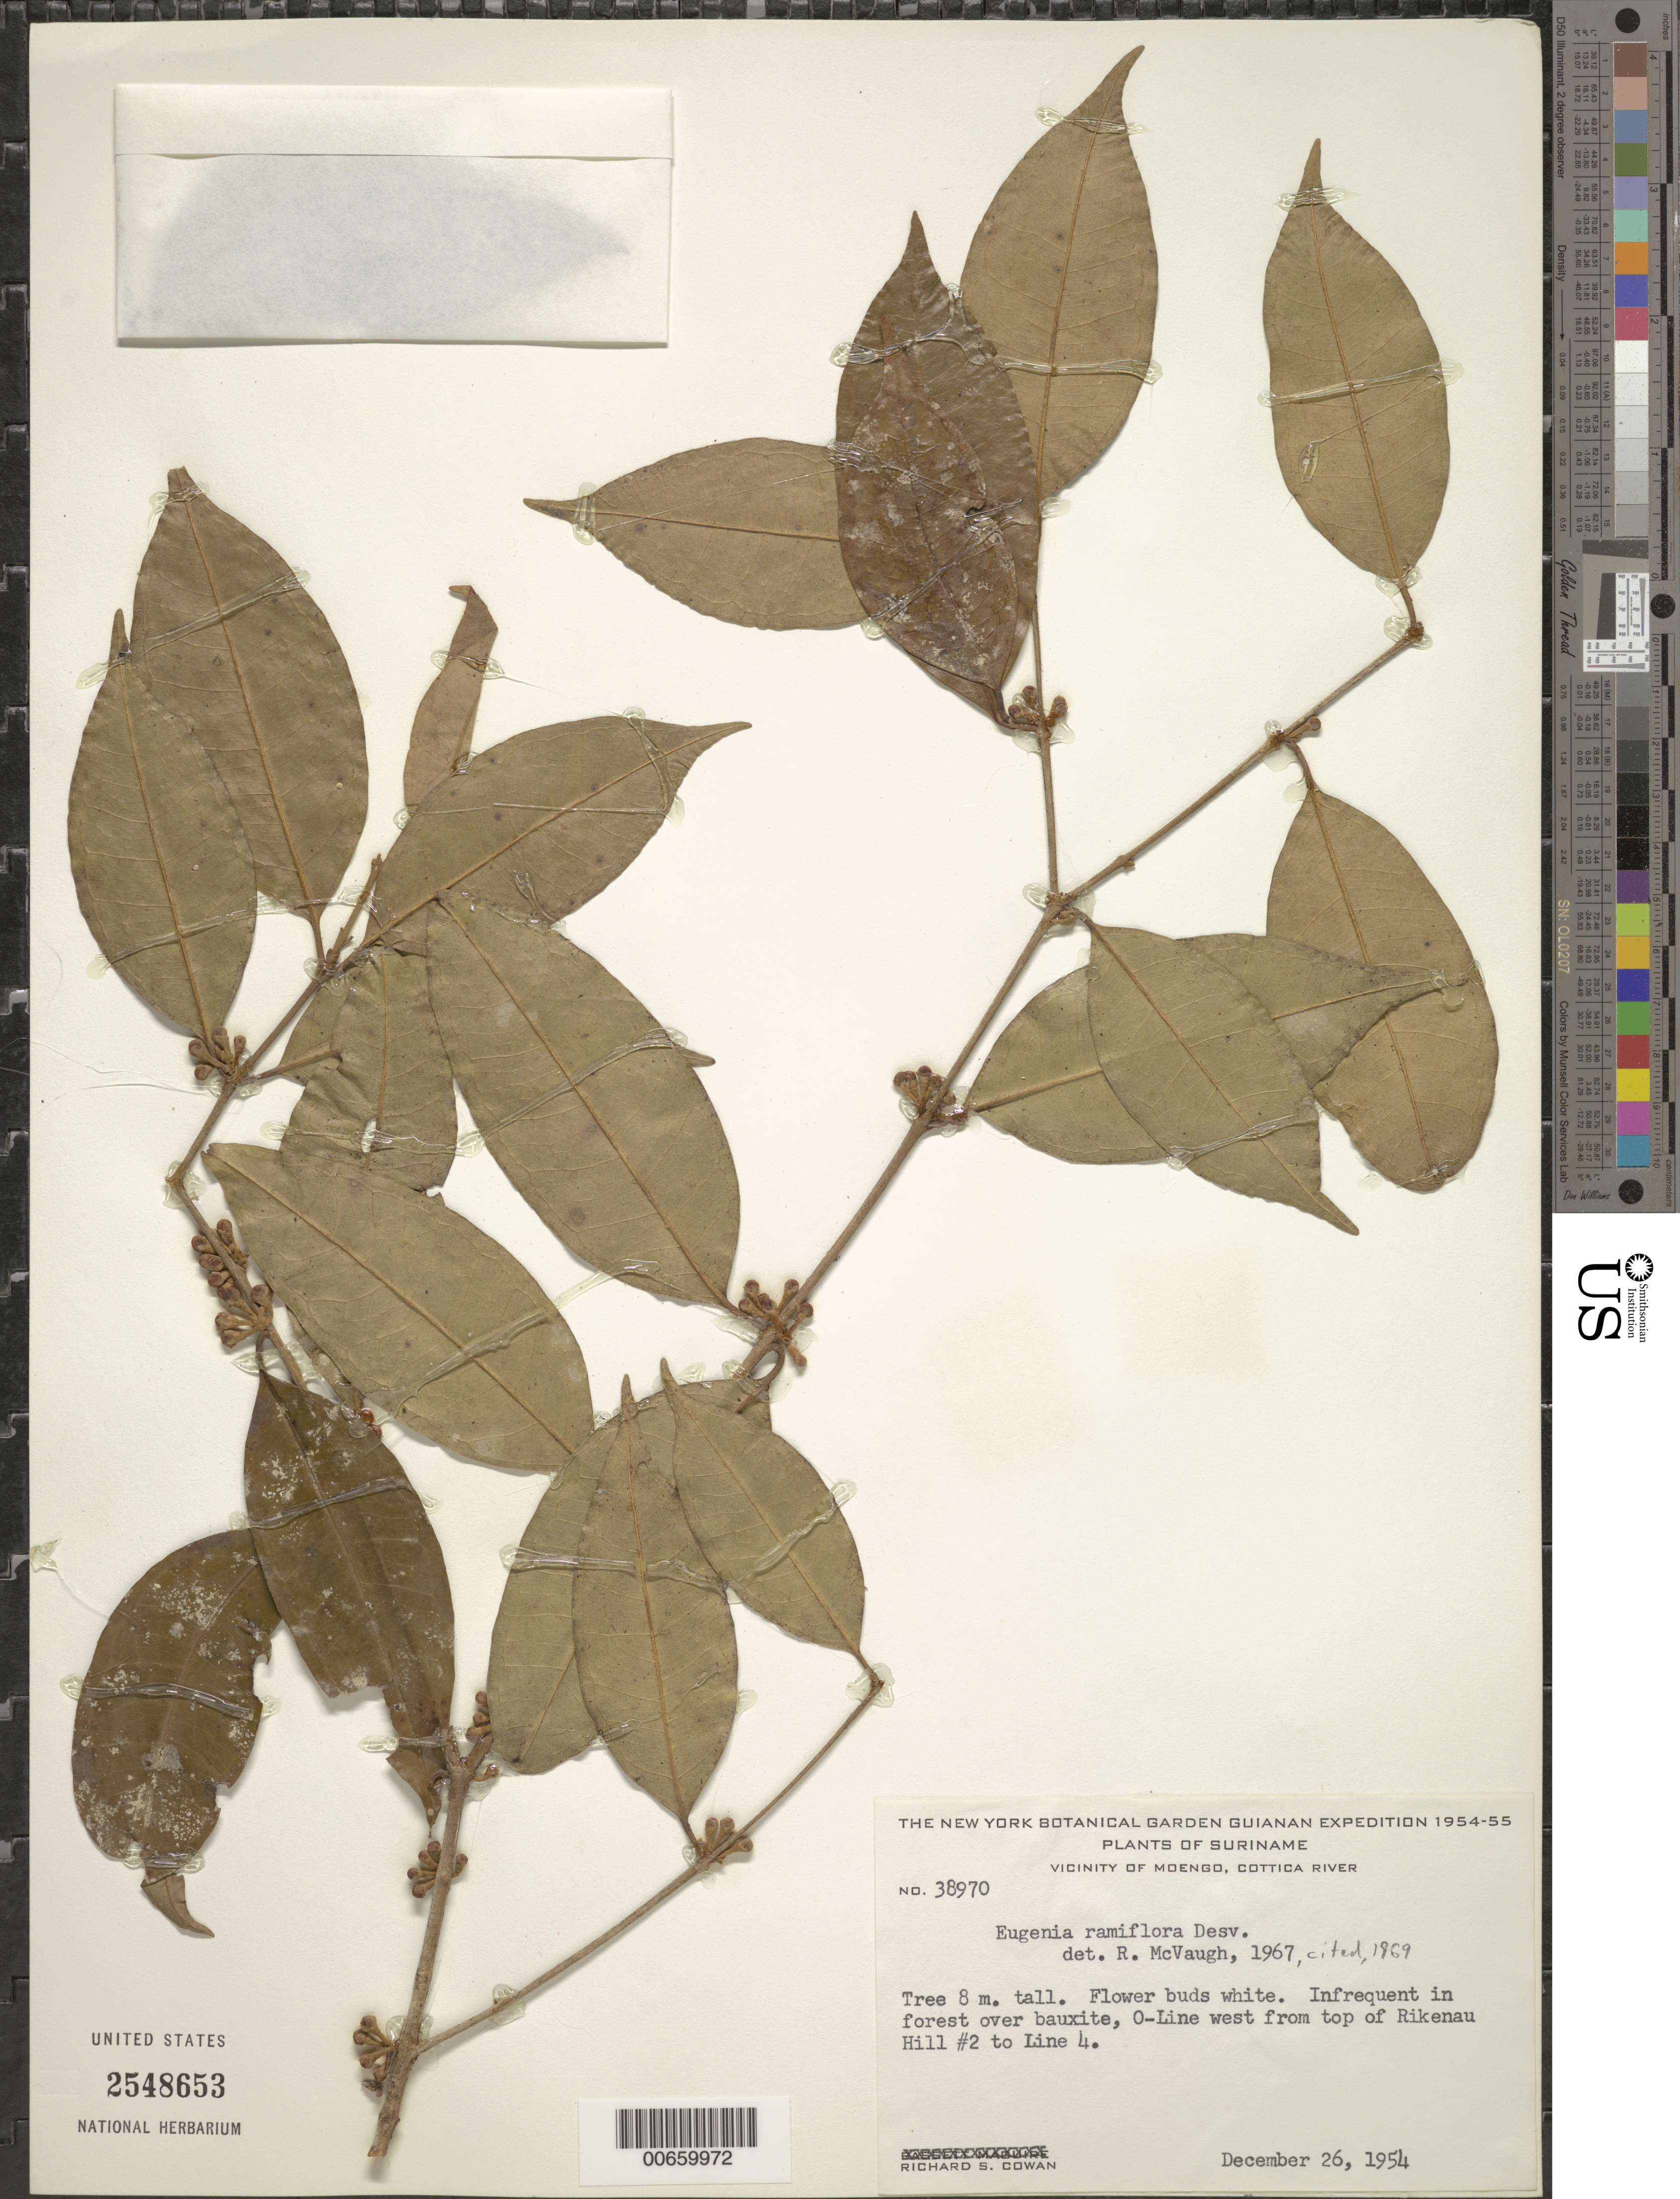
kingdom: Plantae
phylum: Tracheophyta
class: Magnoliopsida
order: Myrtales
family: Myrtaceae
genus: Eugenia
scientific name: Eugenia ramiflora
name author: Desv.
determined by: McVaugh, R.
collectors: R. S. Cowan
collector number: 38970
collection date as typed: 26-Dec-54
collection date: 1954-12-26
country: Suriname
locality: Cottica R., vic. of Moengo, Rikenau Hill #2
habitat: Forest over bauxite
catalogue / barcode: US 2548653